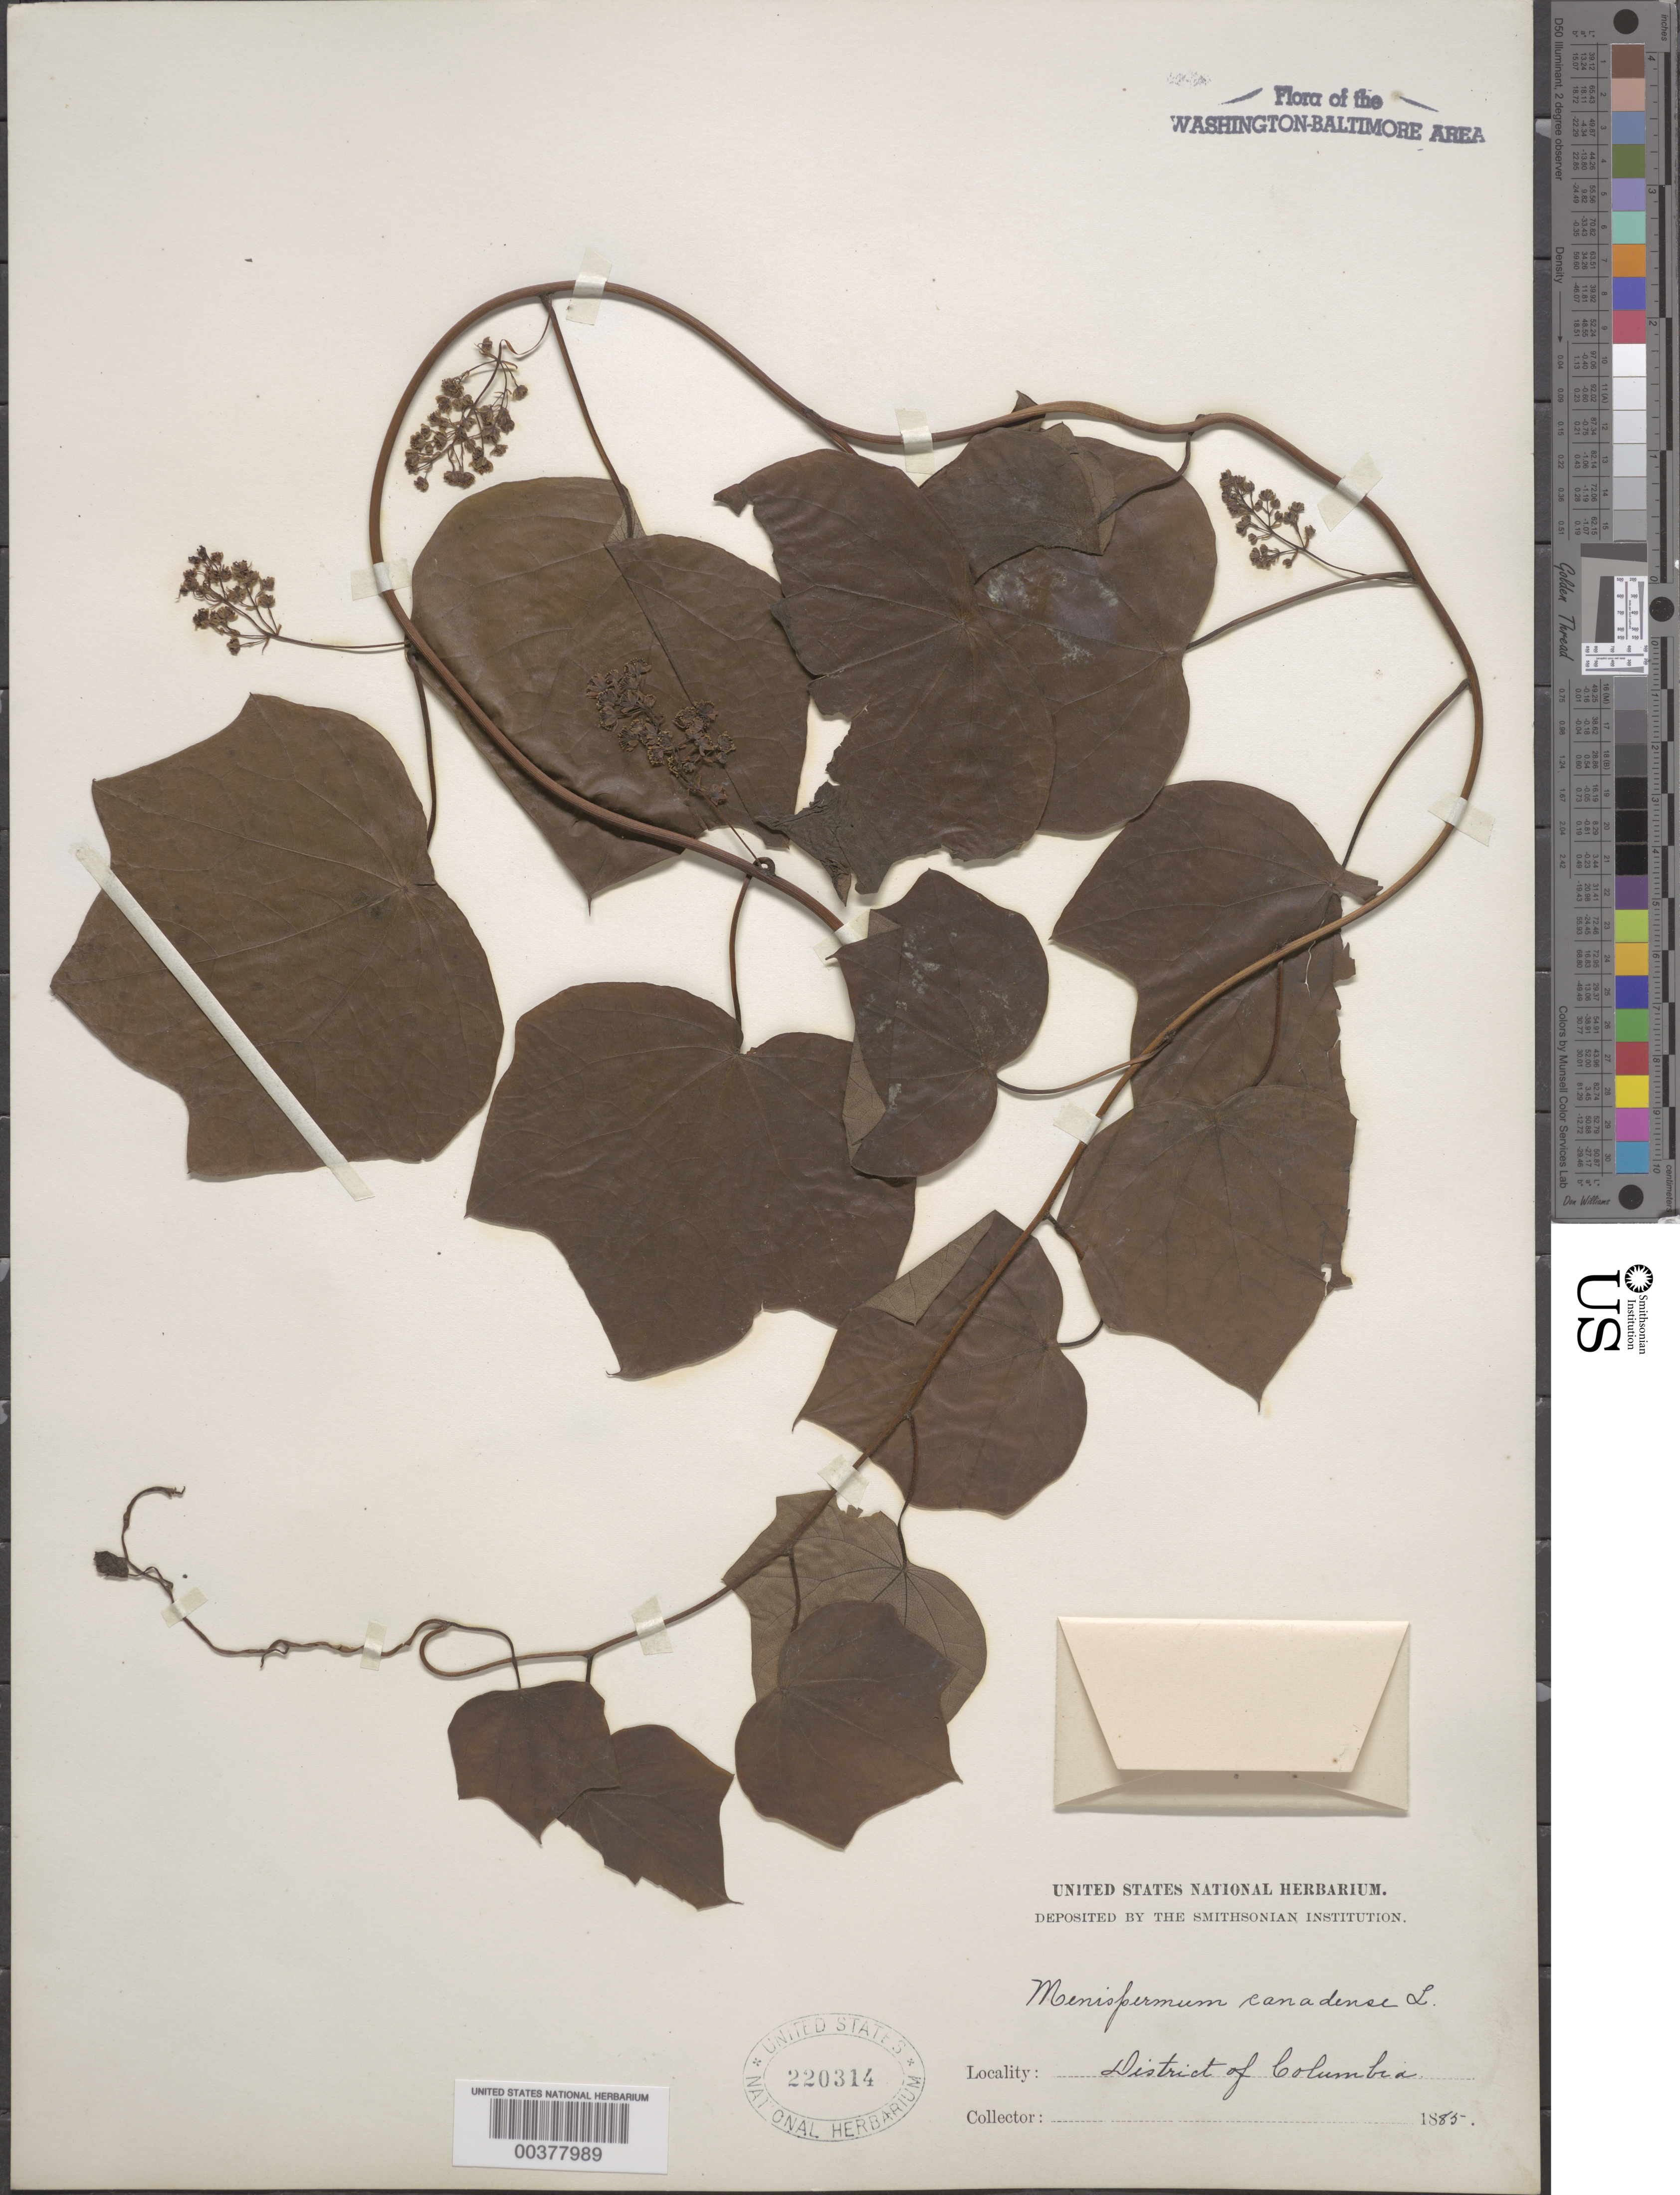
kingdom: Plantae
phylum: Tracheophyta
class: Magnoliopsida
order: Ranunculales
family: Menispermaceae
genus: Menispermum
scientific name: Menispermum canadense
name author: L.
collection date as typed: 1885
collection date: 1885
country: United States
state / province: District of Columbia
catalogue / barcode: US 220314